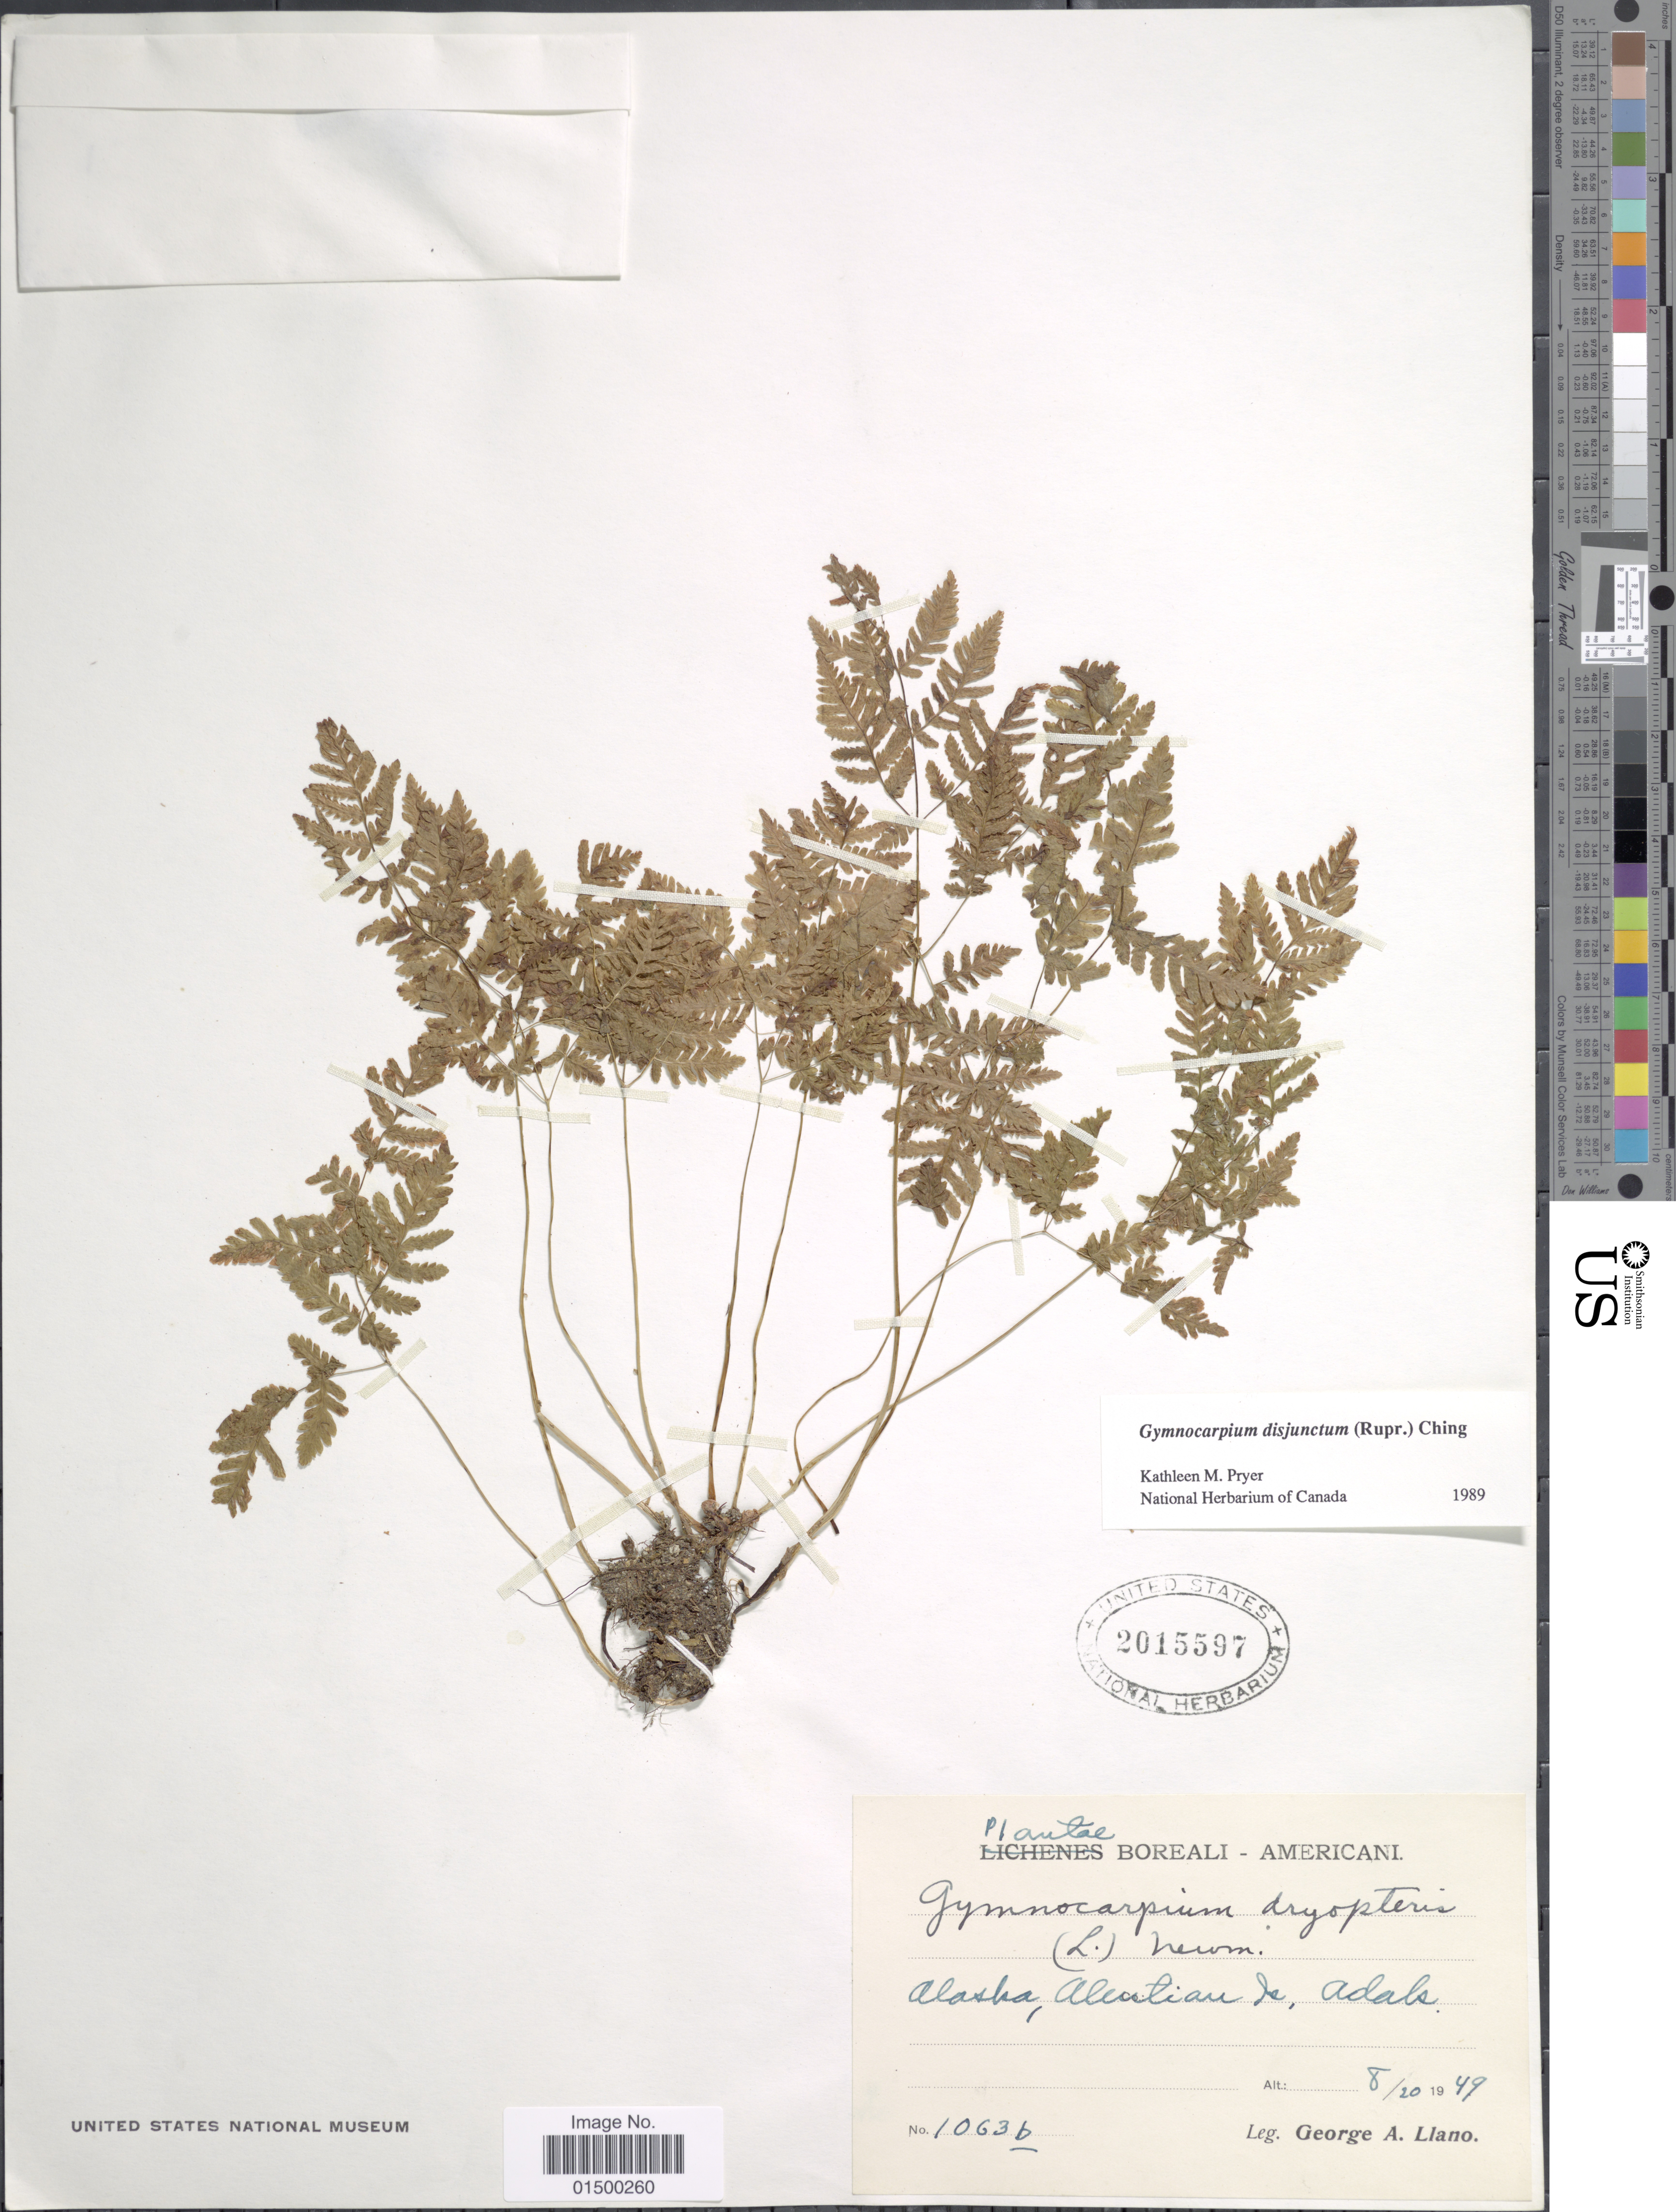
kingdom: Plantae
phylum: Tracheophyta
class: Polypodiopsida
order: Polypodiales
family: Cystopteridaceae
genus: Gymnocarpium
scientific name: Gymnocarpium disjunctum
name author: (Rupr.) Ching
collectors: G. Llano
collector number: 1063b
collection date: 1949-08-20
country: United States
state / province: Alaska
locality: Aleutian Is.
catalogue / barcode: US 2015597